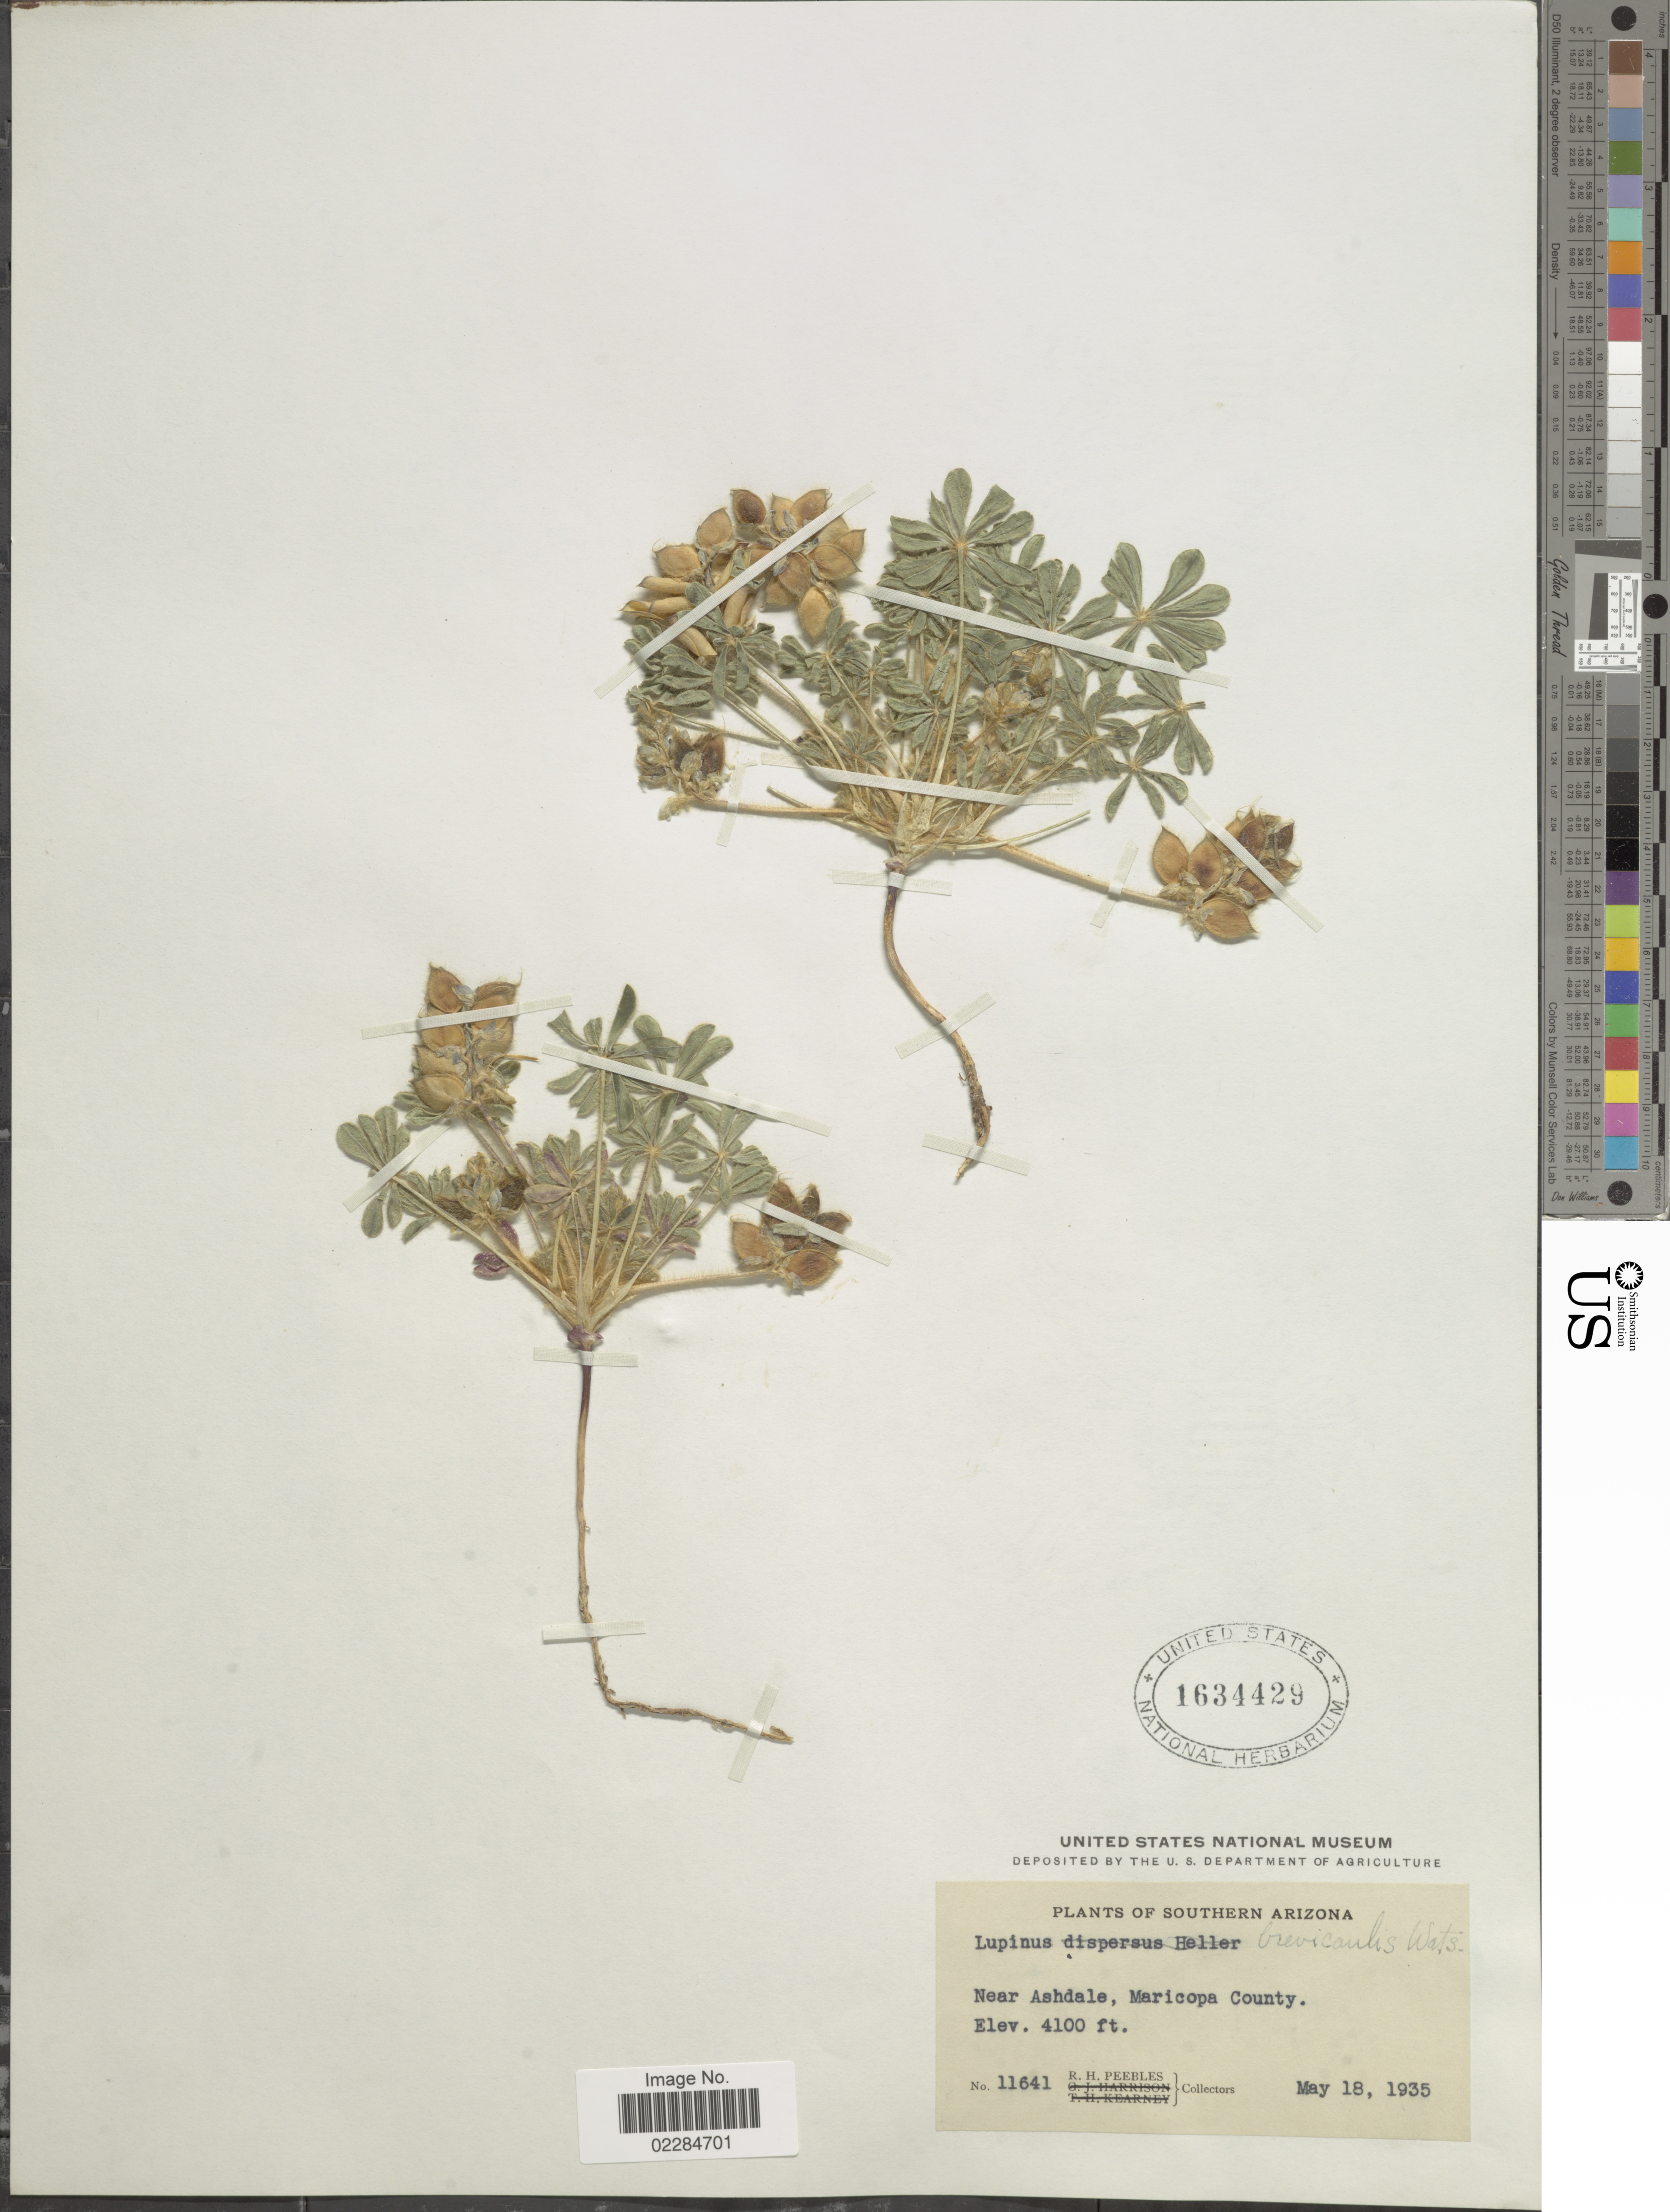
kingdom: Plantae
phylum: Tracheophyta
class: Magnoliopsida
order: Fabales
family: Fabaceae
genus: Lupinus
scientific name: Lupinus brevicaulis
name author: S. Watson in C. King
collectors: R. H. Peebles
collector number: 11641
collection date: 1935-05-18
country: United States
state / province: Arizona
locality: Southern Arizona, near Ashdale, Maricopa County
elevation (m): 1250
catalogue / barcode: US 1634429